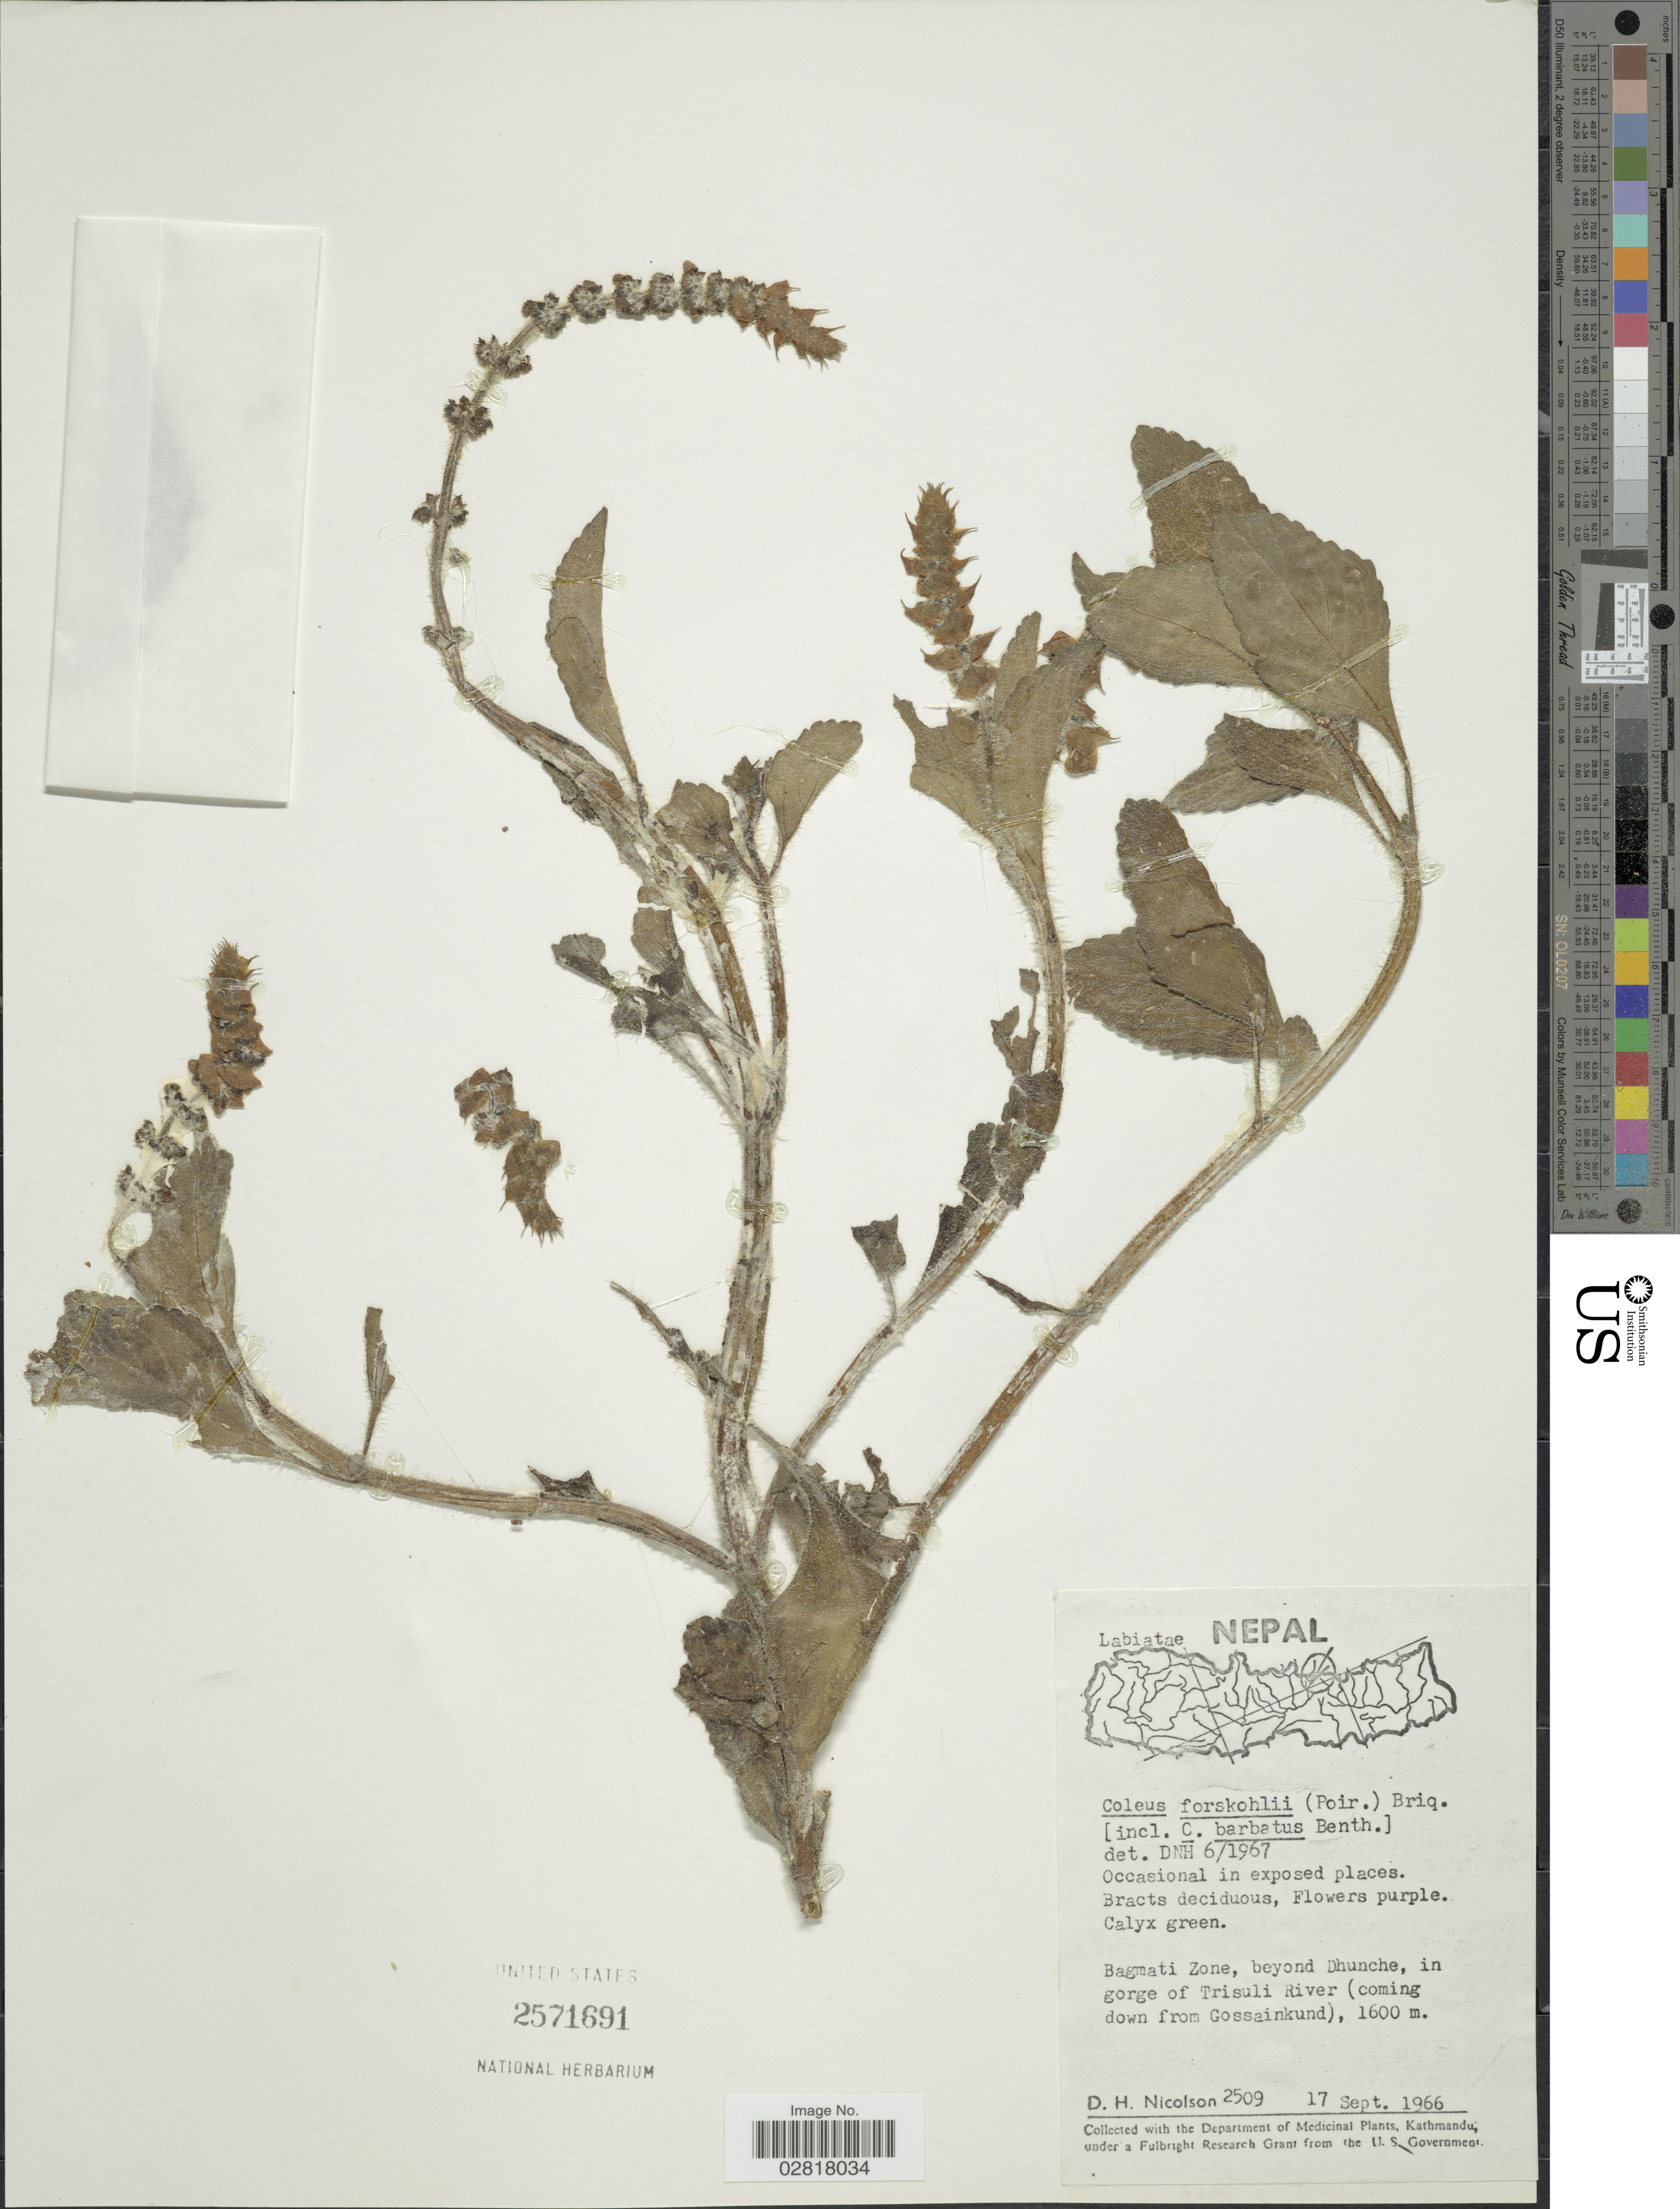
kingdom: Plantae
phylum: Tracheophyta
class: Magnoliopsida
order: Lamiales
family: Lamiaceae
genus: Plectranthus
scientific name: Plectranthus hadiensis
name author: (Forssk.) Schweinf. ex Sprenger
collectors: D. H. Nicolson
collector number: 2509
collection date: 1966-09-17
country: Nepal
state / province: Bagmati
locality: Bagmati Zone, beyond Dhunche, in gorge of Trisuli River (coming down from Gossainkund).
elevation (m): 1600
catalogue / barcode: US 2571691